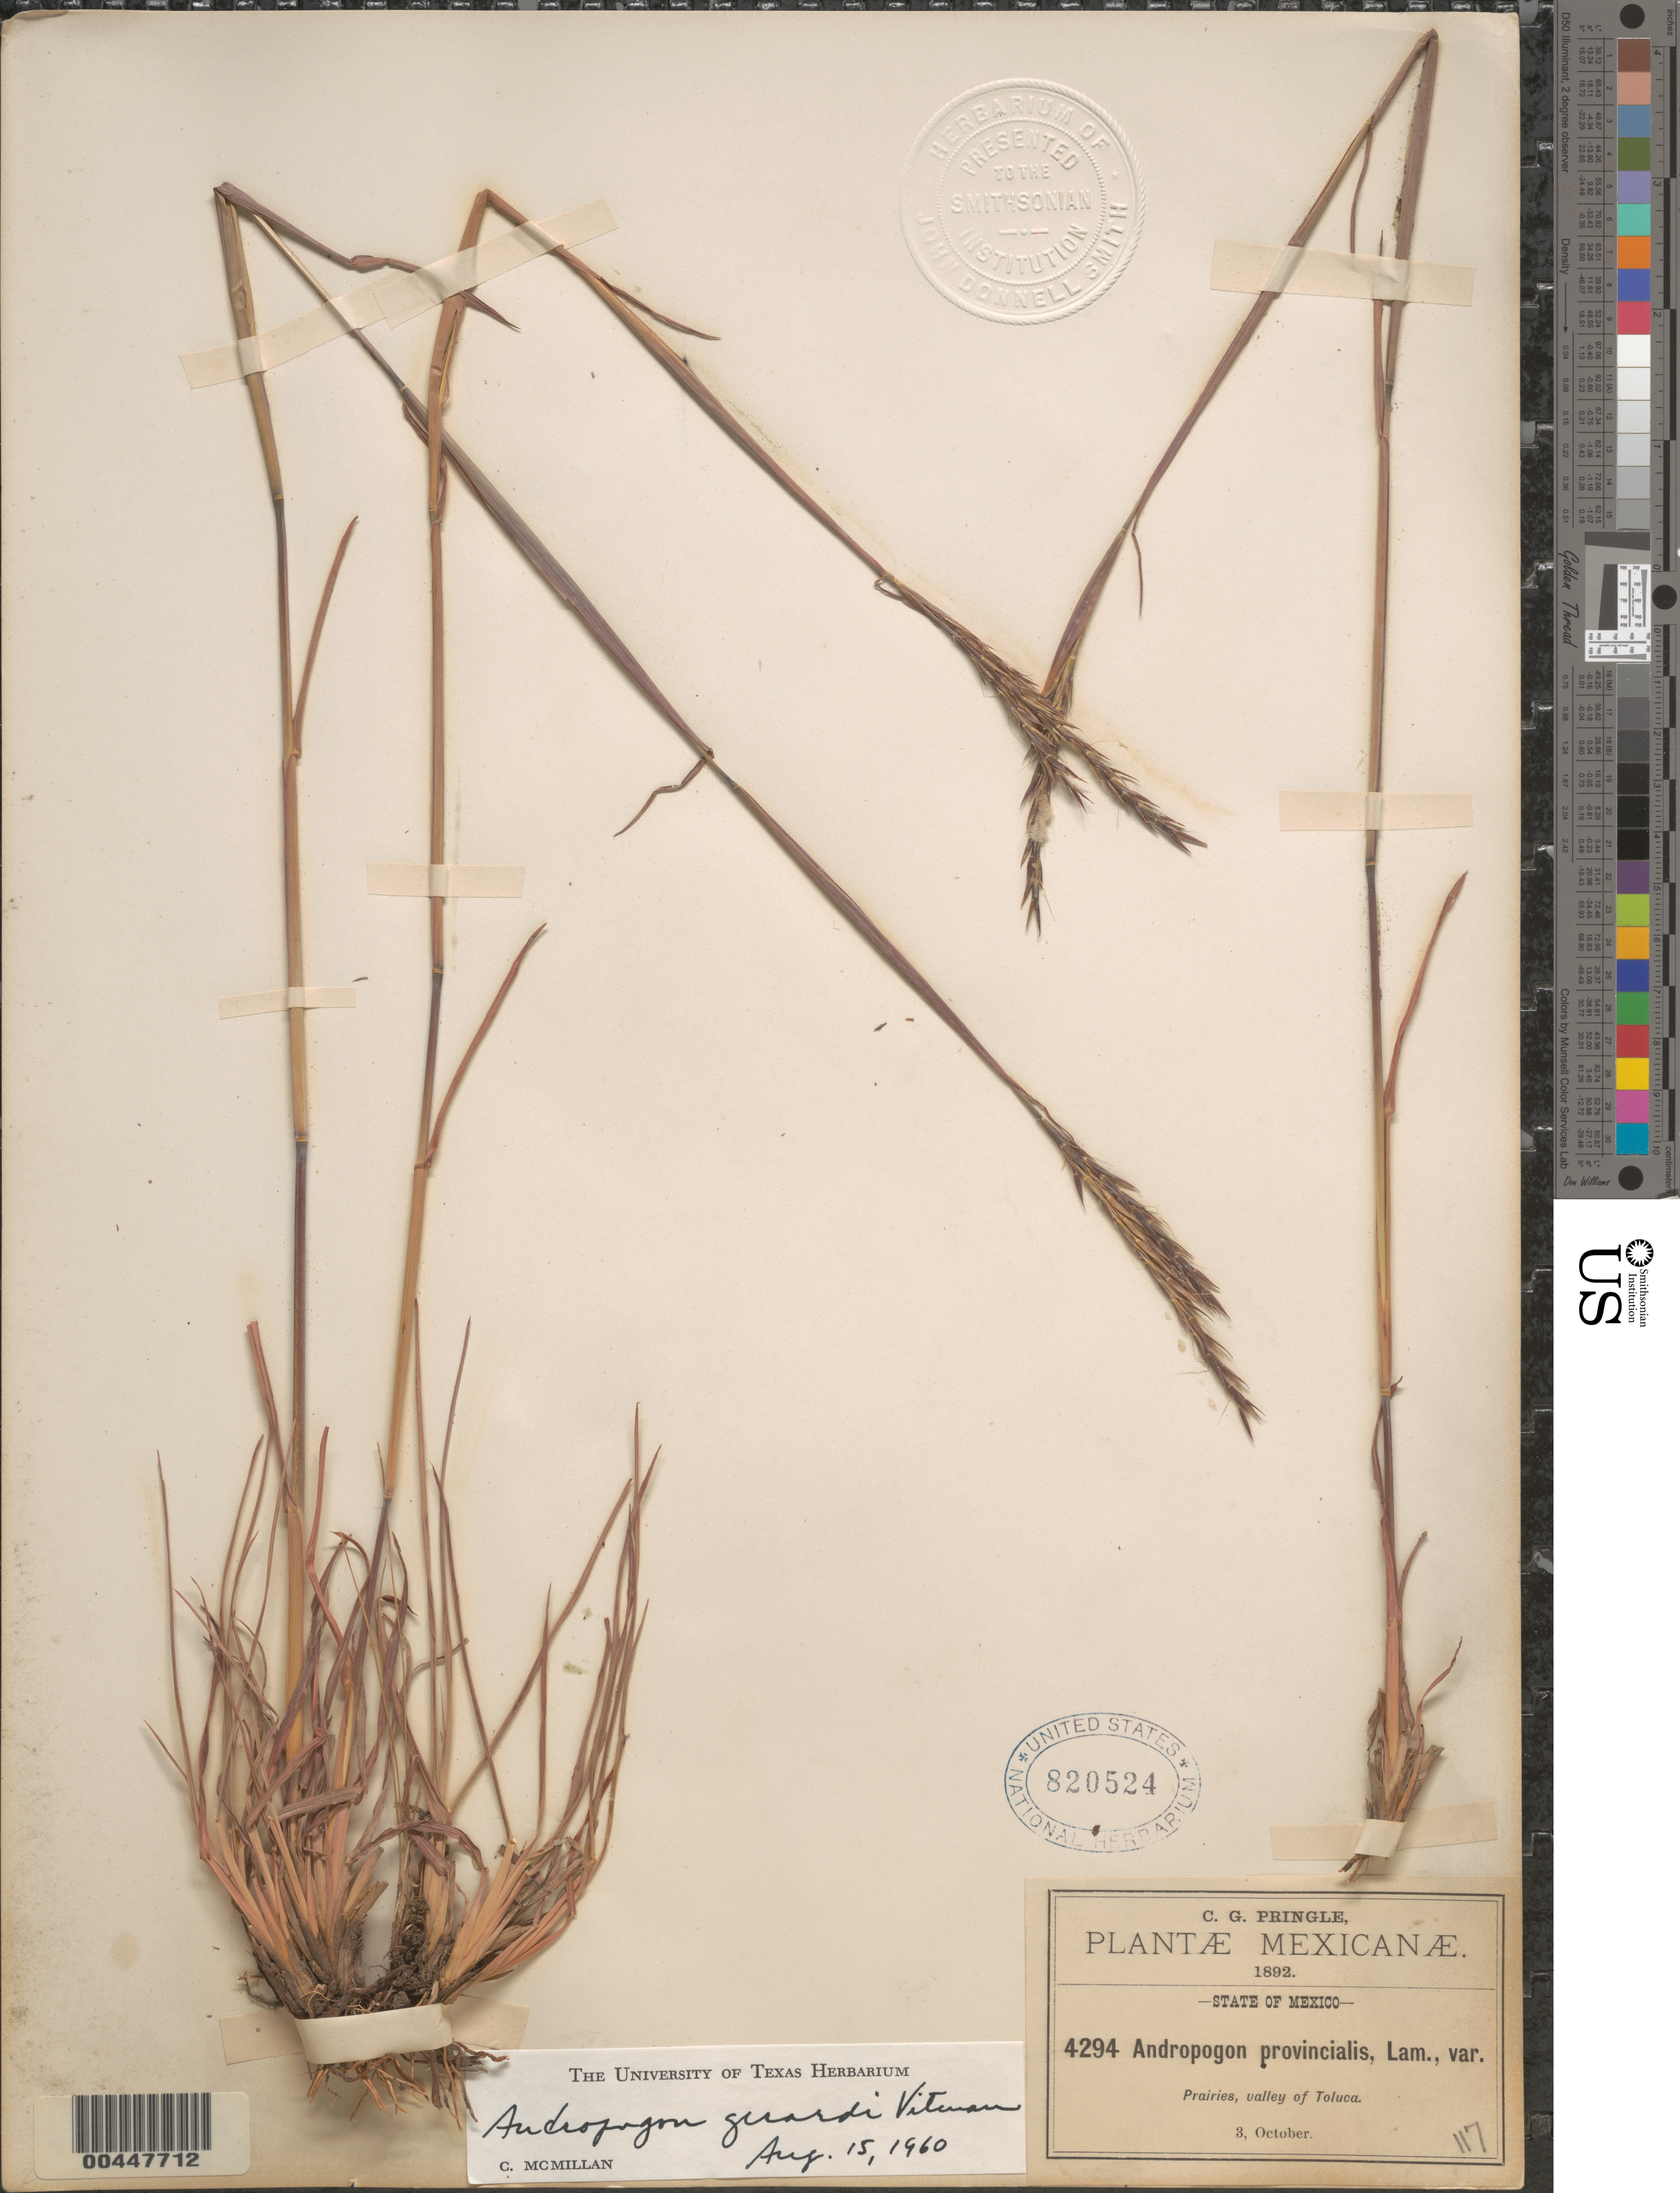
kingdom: Plantae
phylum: Tracheophyta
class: Liliopsida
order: Poales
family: Poaceae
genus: Andropogon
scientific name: Andropogon gerardii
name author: Vitman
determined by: McMillan, C.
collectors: C. G. Pringle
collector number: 117/4294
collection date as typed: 3 Oct 1892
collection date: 1892-10-03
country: Mexico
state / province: México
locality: Prairies, Valley of Toluca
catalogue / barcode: US 820524